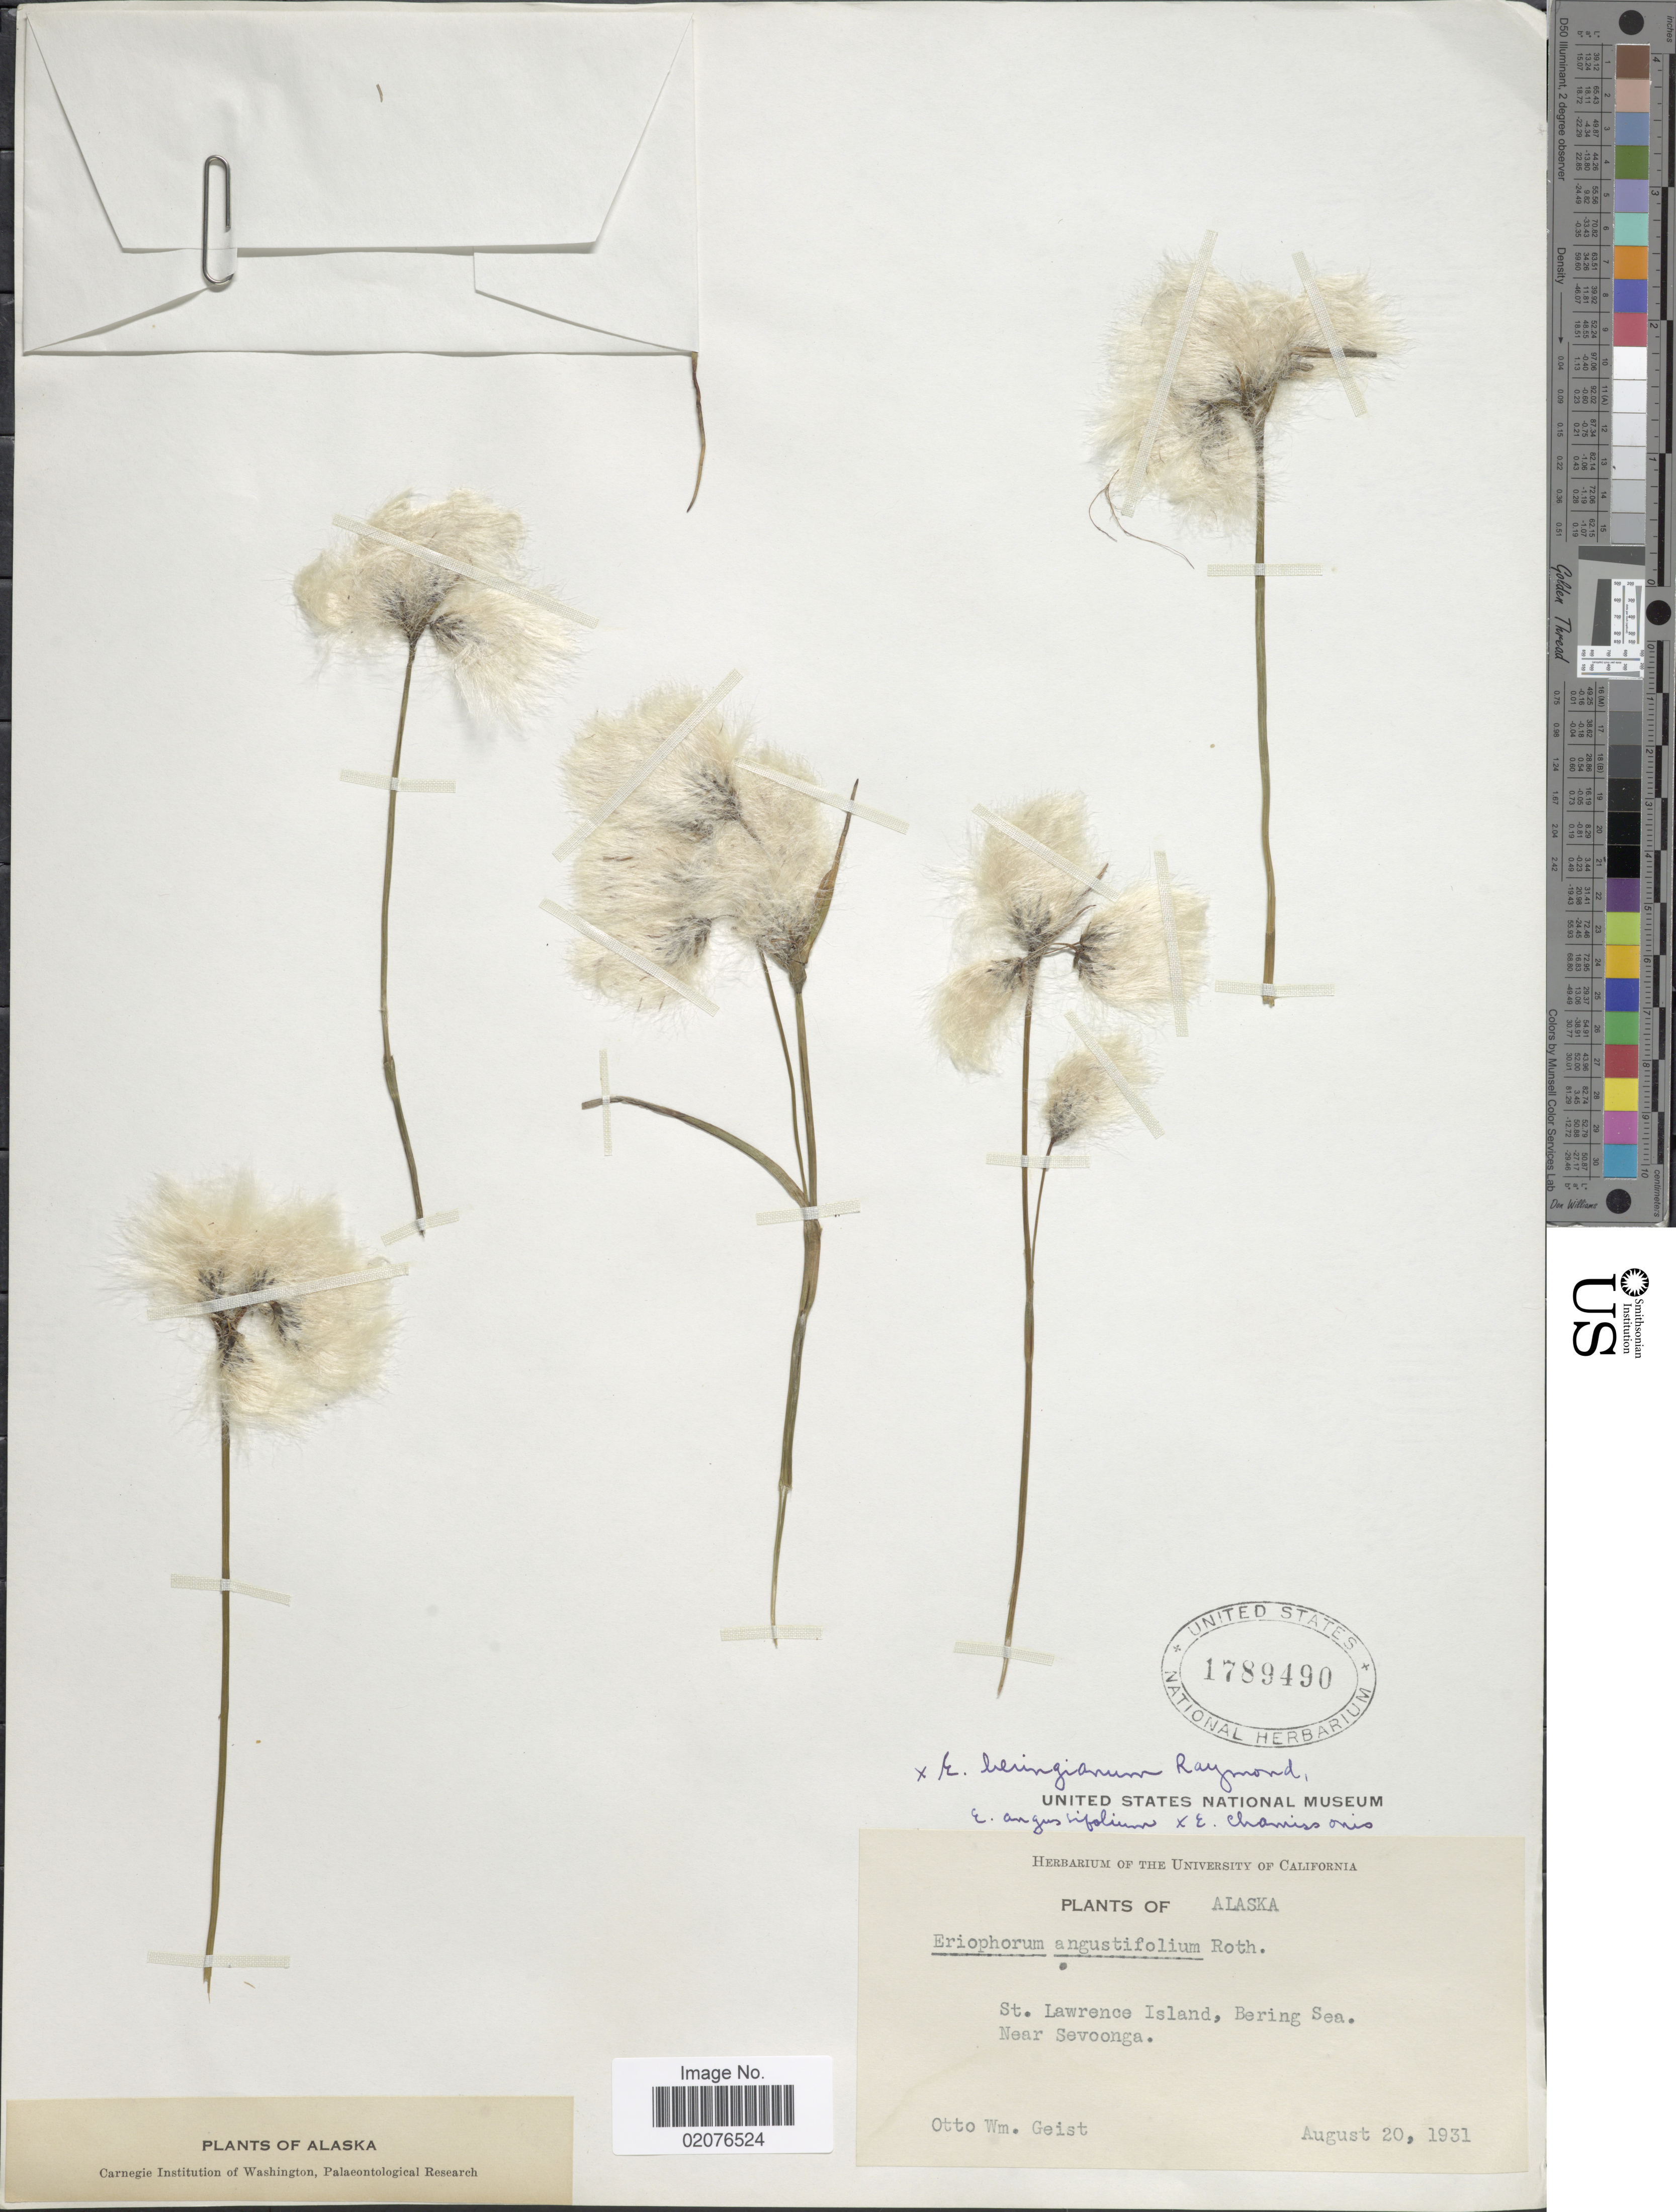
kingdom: Plantae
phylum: Tracheophyta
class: Liliopsida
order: Poales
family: Cyperaceae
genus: Eriophorum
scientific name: Eriophorum angustifolium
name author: Honck.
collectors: O. Geist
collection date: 1931-08-20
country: United States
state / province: Alaska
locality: St. Lawrence Island, Bering Sea, Near Sevoonga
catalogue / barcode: US 1789490